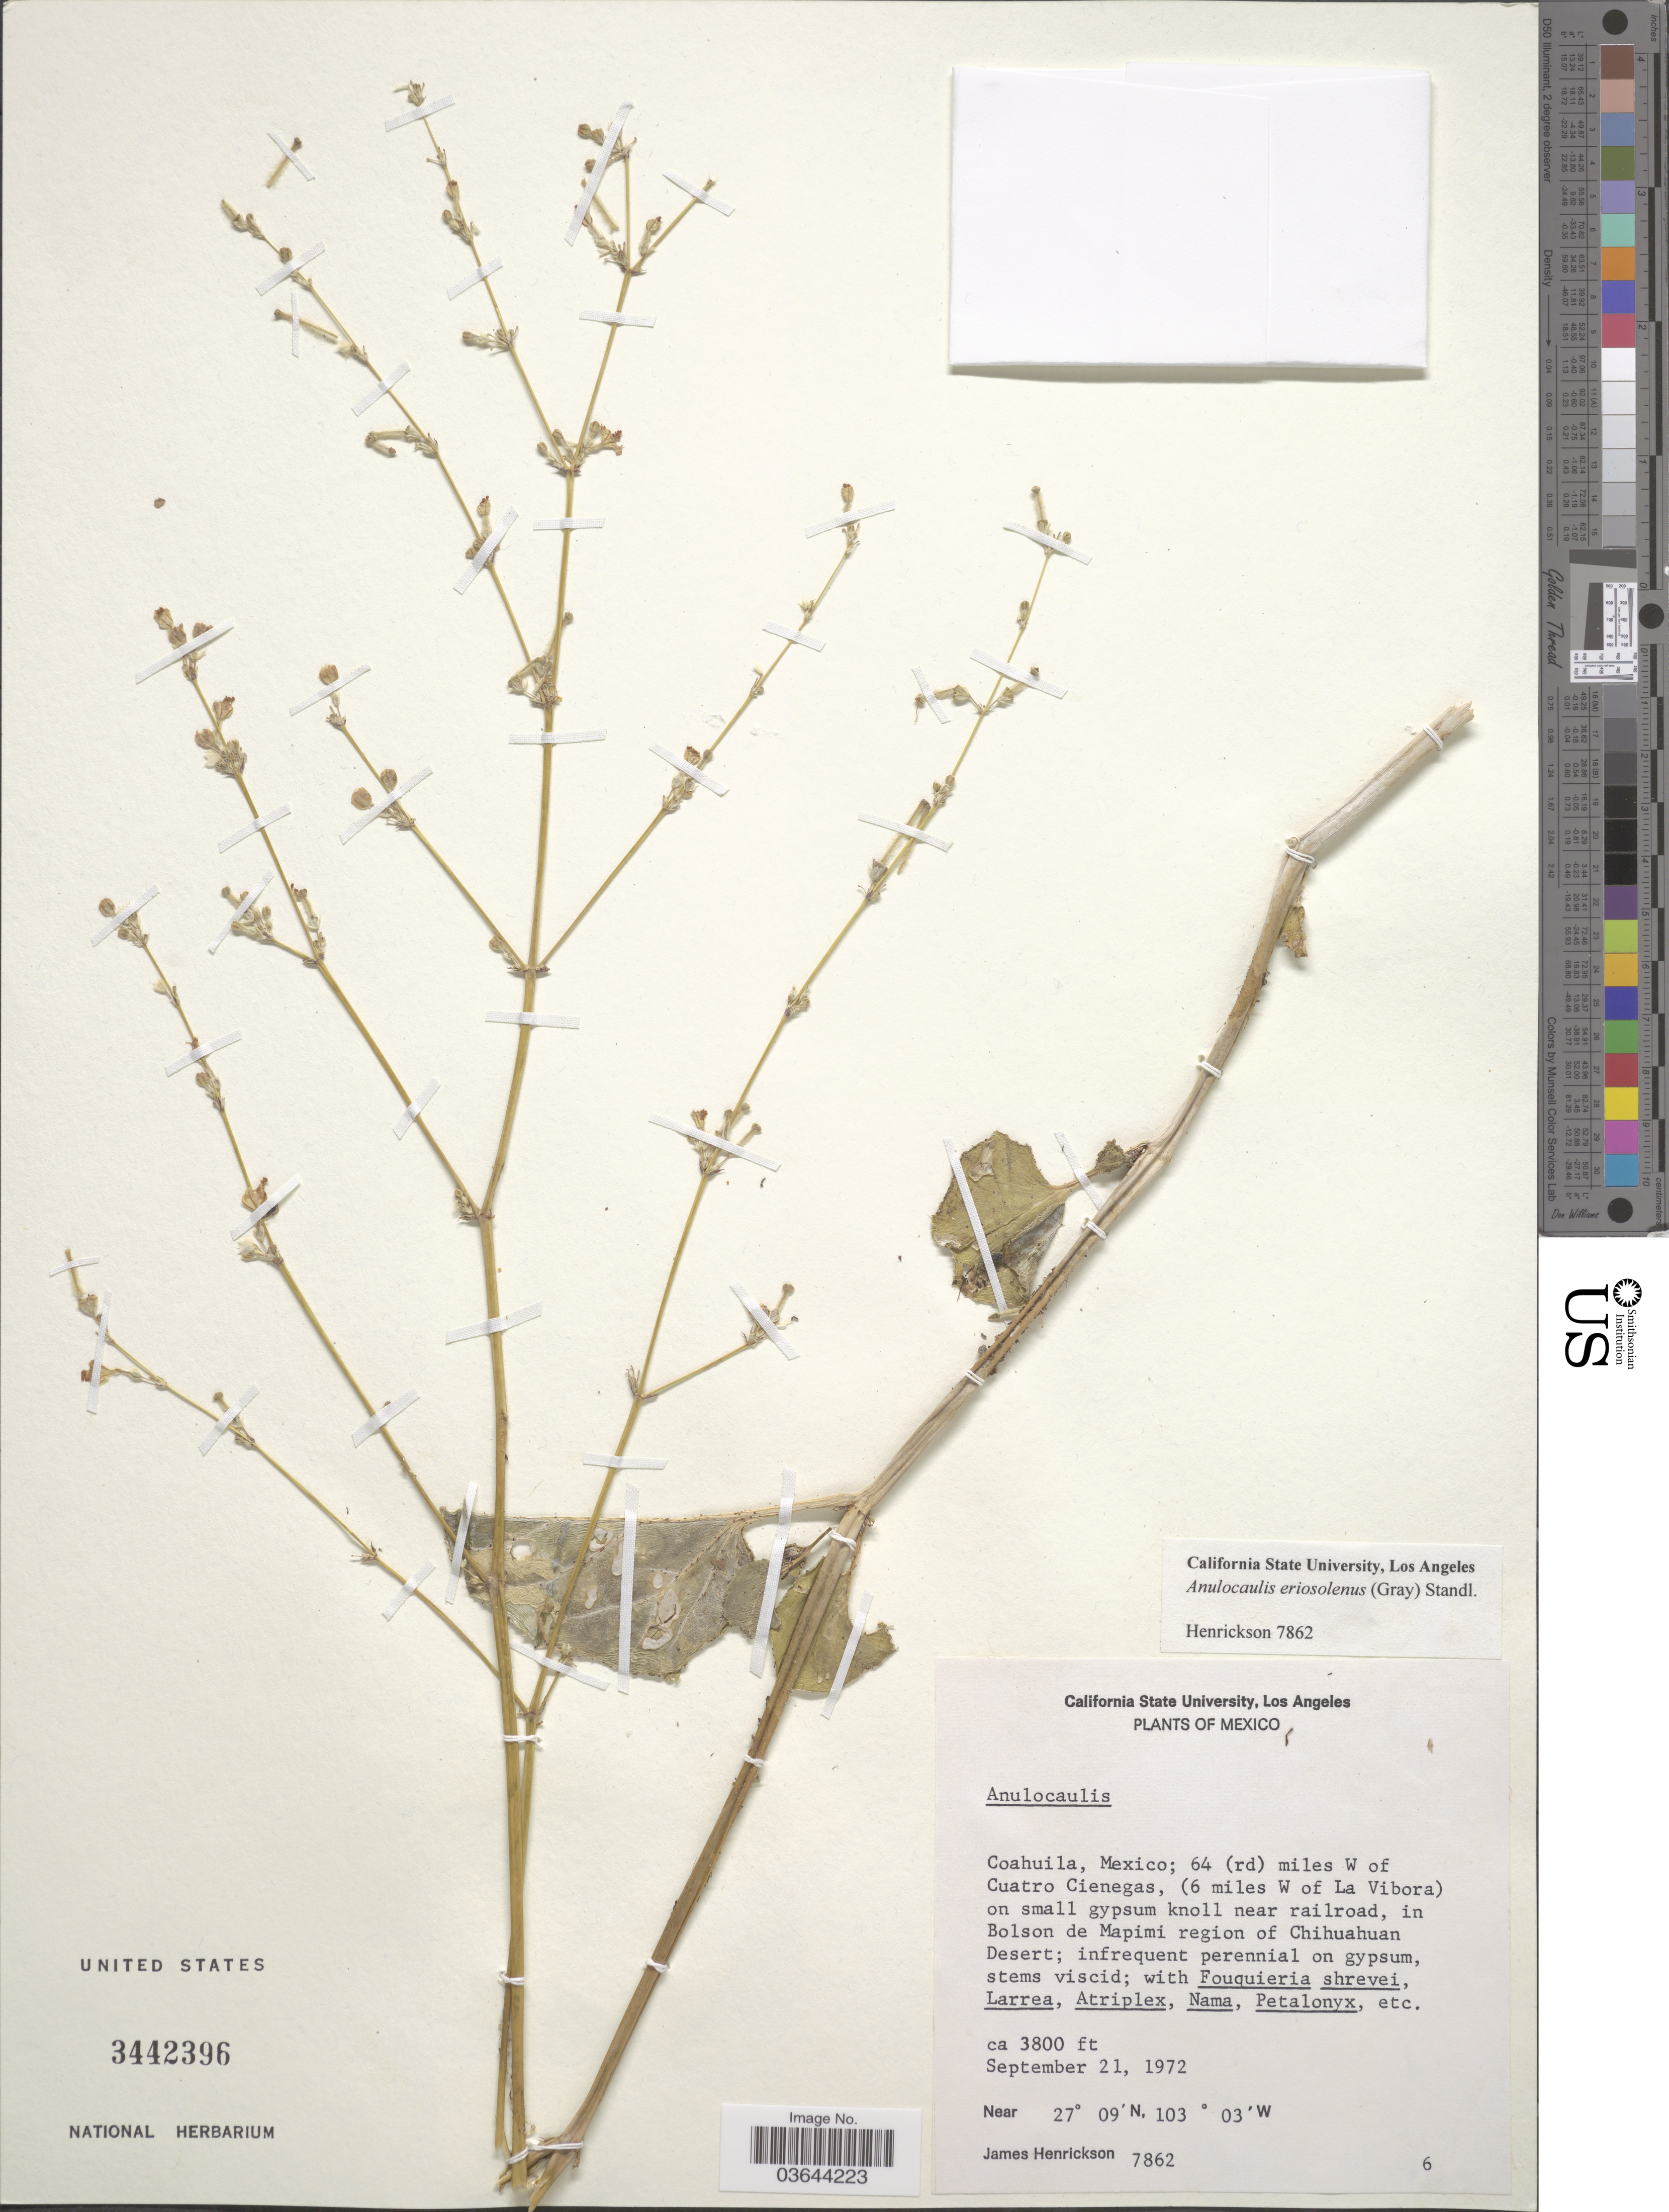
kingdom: Plantae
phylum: Tracheophyta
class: Magnoliopsida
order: Caryophyllales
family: Nyctaginaceae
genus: Anulocaulis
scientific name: Anulocaulis eriosolenus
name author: (A. Gray) Standl.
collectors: J. S. Henrickson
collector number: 7862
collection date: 1972-09-21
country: Mexico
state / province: Coahuila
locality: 64 (rd) miles W of Cuatro Cienegas, (6 miles W of La Vibora). In Bolson de Mapimi region of Chihuahuan Desert.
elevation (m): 1158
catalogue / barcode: US 3442396